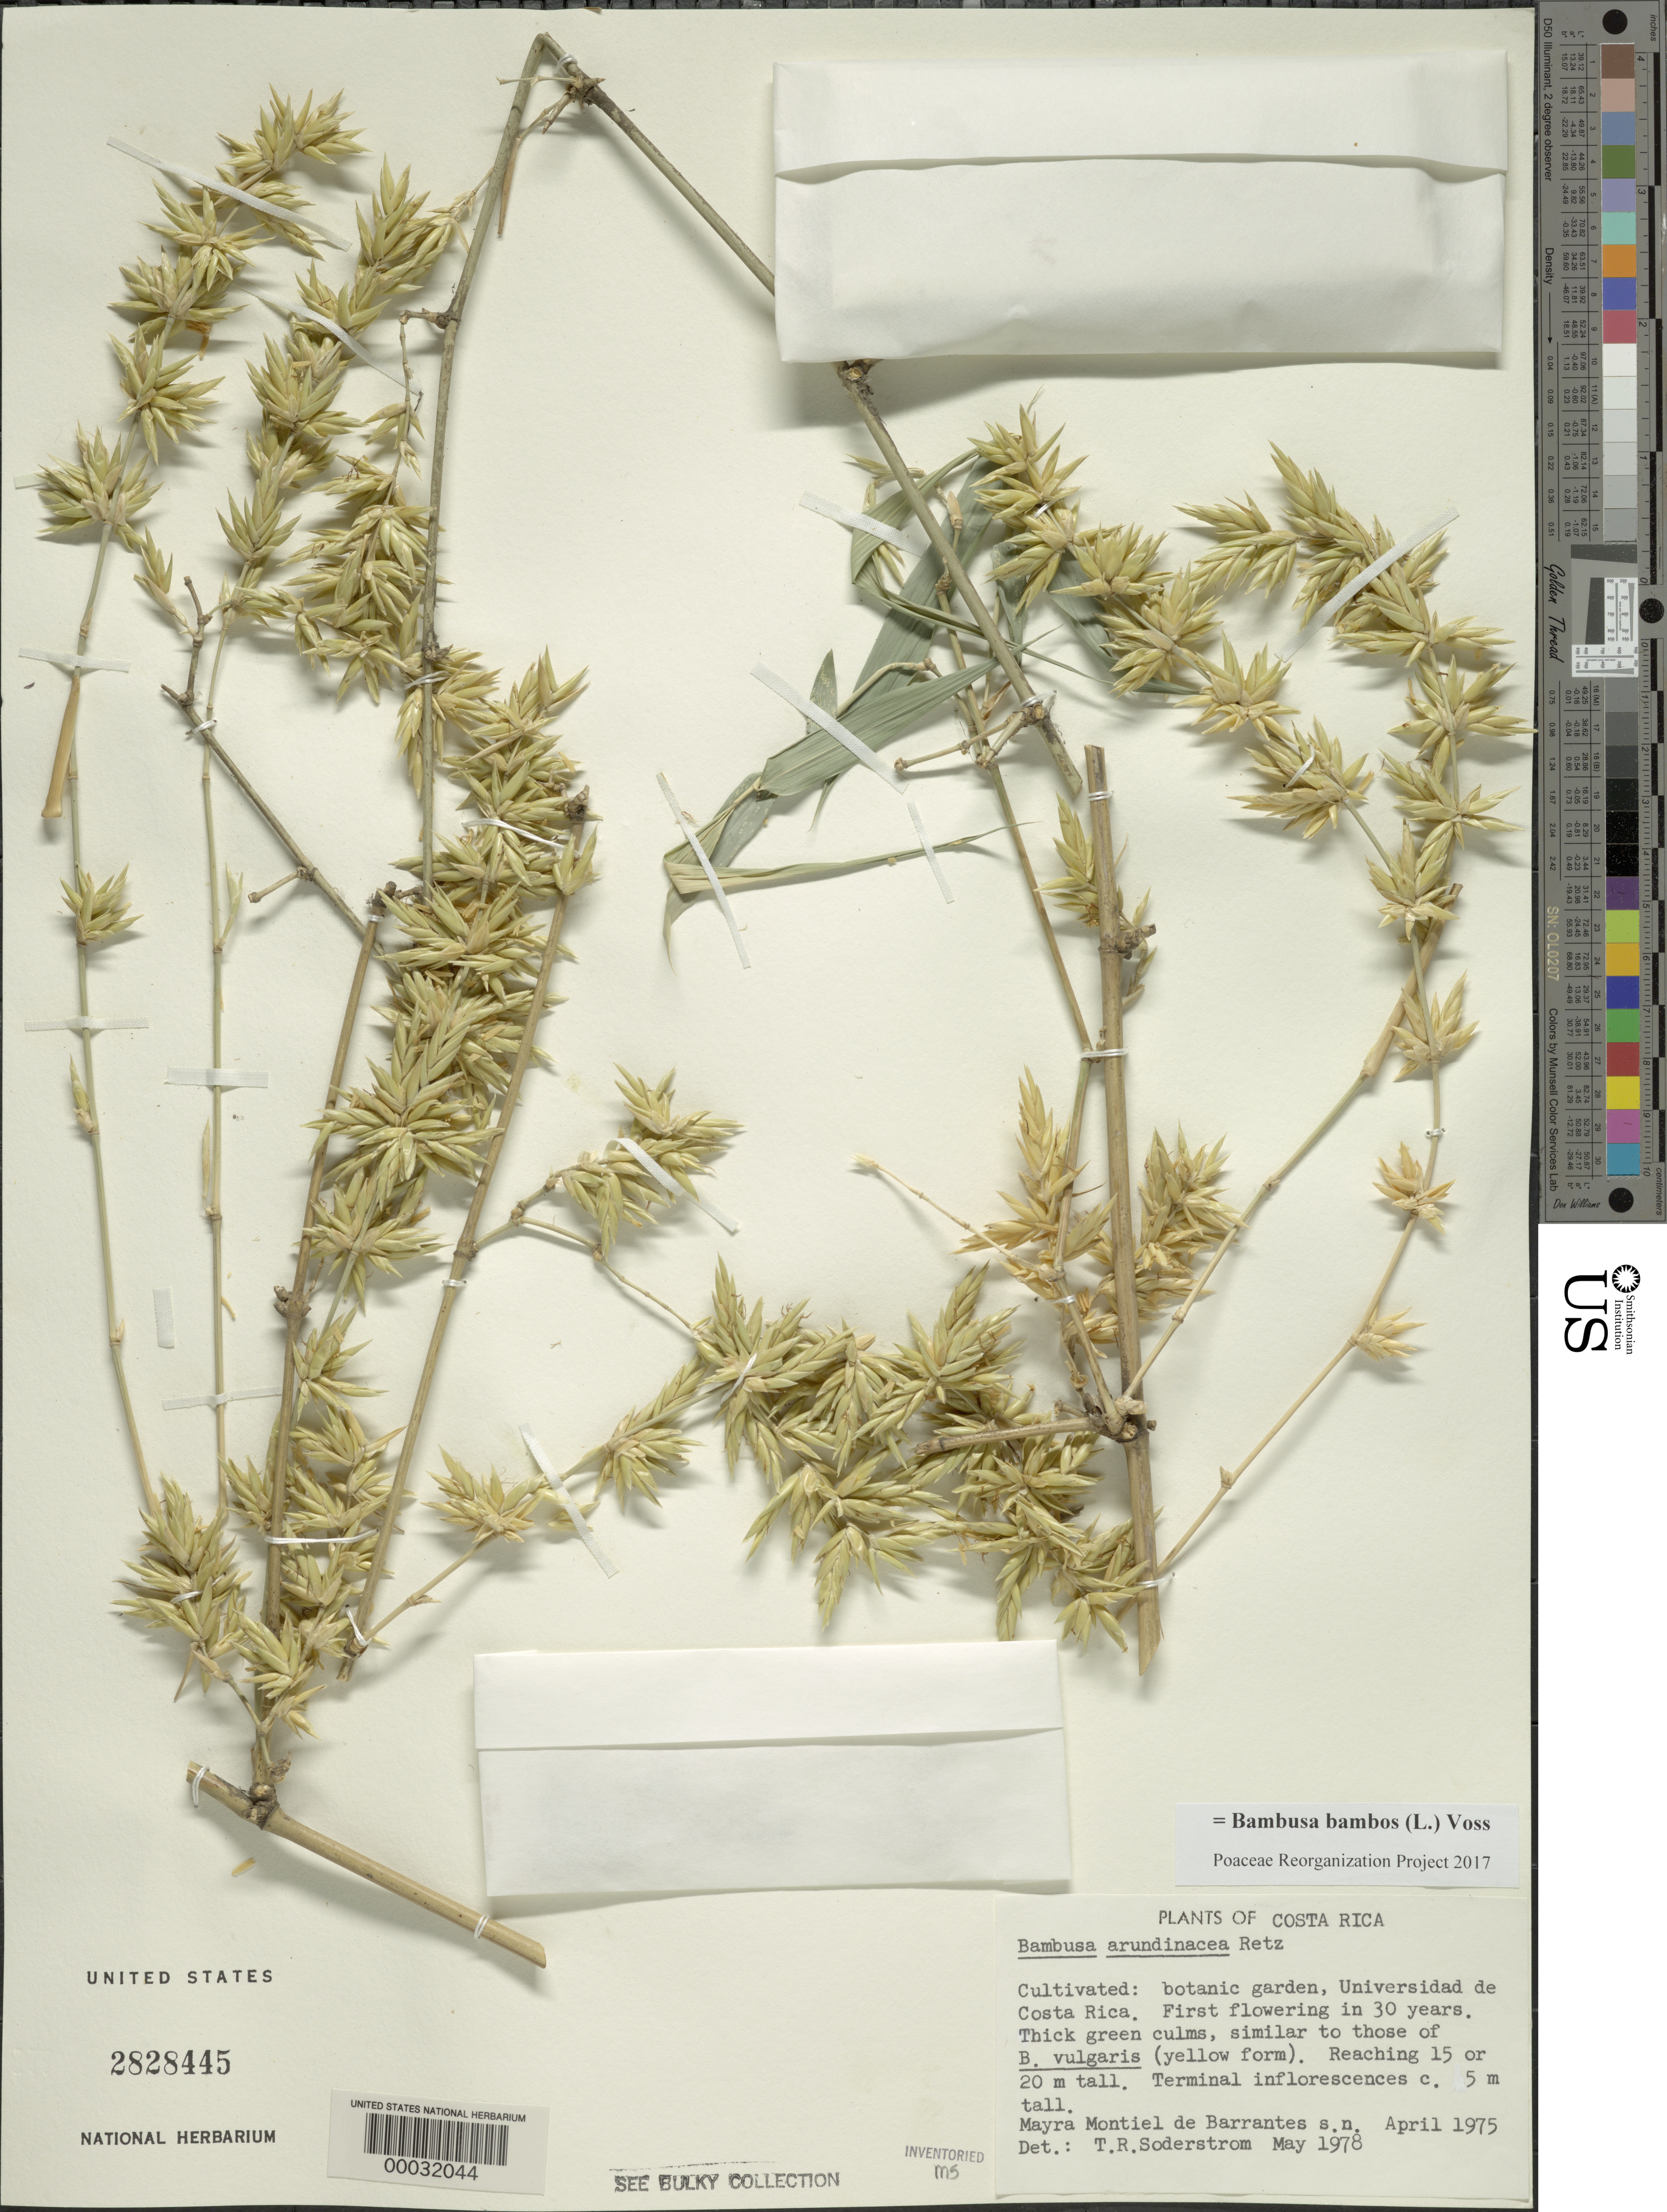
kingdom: Plantae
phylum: Tracheophyta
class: Liliopsida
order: Poales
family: Poaceae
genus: Bambusa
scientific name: Bambusa bambos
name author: (L.) Voss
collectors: M. Barrantes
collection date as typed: Apr 1975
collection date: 1975-04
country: Costa Rica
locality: Botanical garden - University of Costa Rica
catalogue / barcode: US 2828445